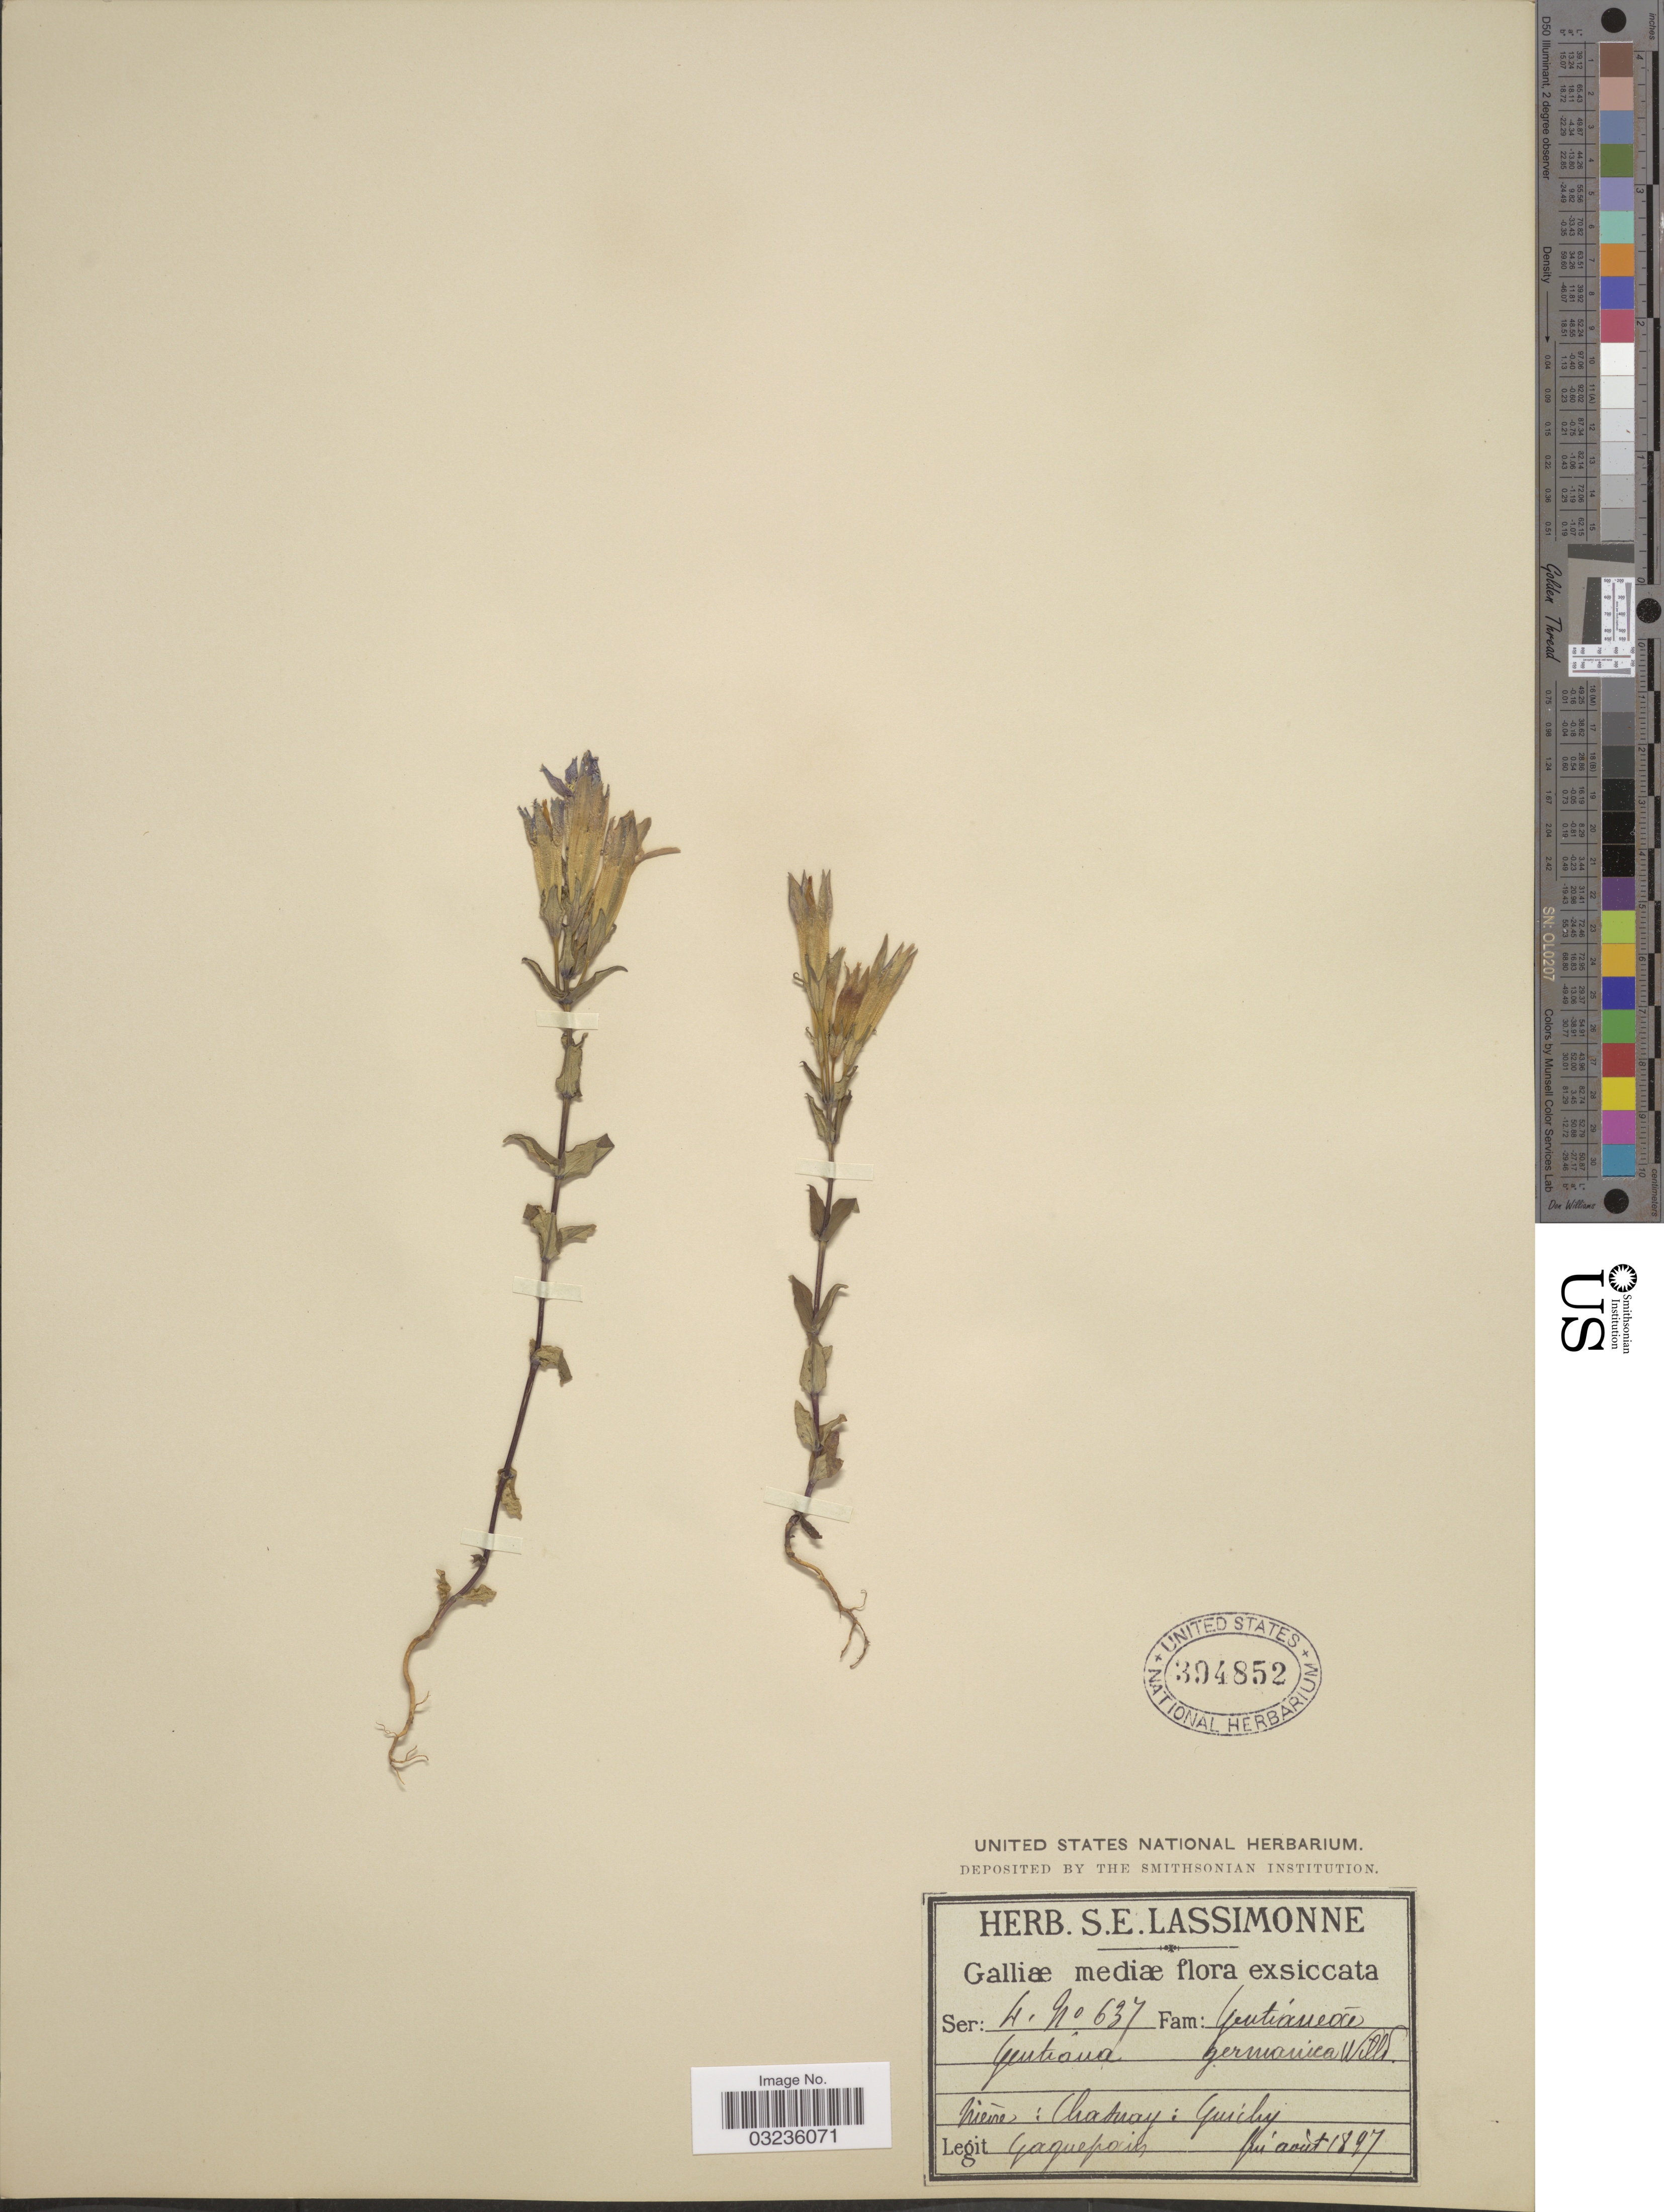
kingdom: Plantae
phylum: Tracheophyta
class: Magnoliopsida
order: Gentianales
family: Gentianaceae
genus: Gentiana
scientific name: Gentiana germanica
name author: Willd.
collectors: F. Gagnepain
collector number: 637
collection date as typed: fin aout 1897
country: France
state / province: Bourgogne-Franche-Comté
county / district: Nièvre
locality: Galliæ mediæ, Nievre: Chatway: Guichy.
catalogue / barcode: US 394852